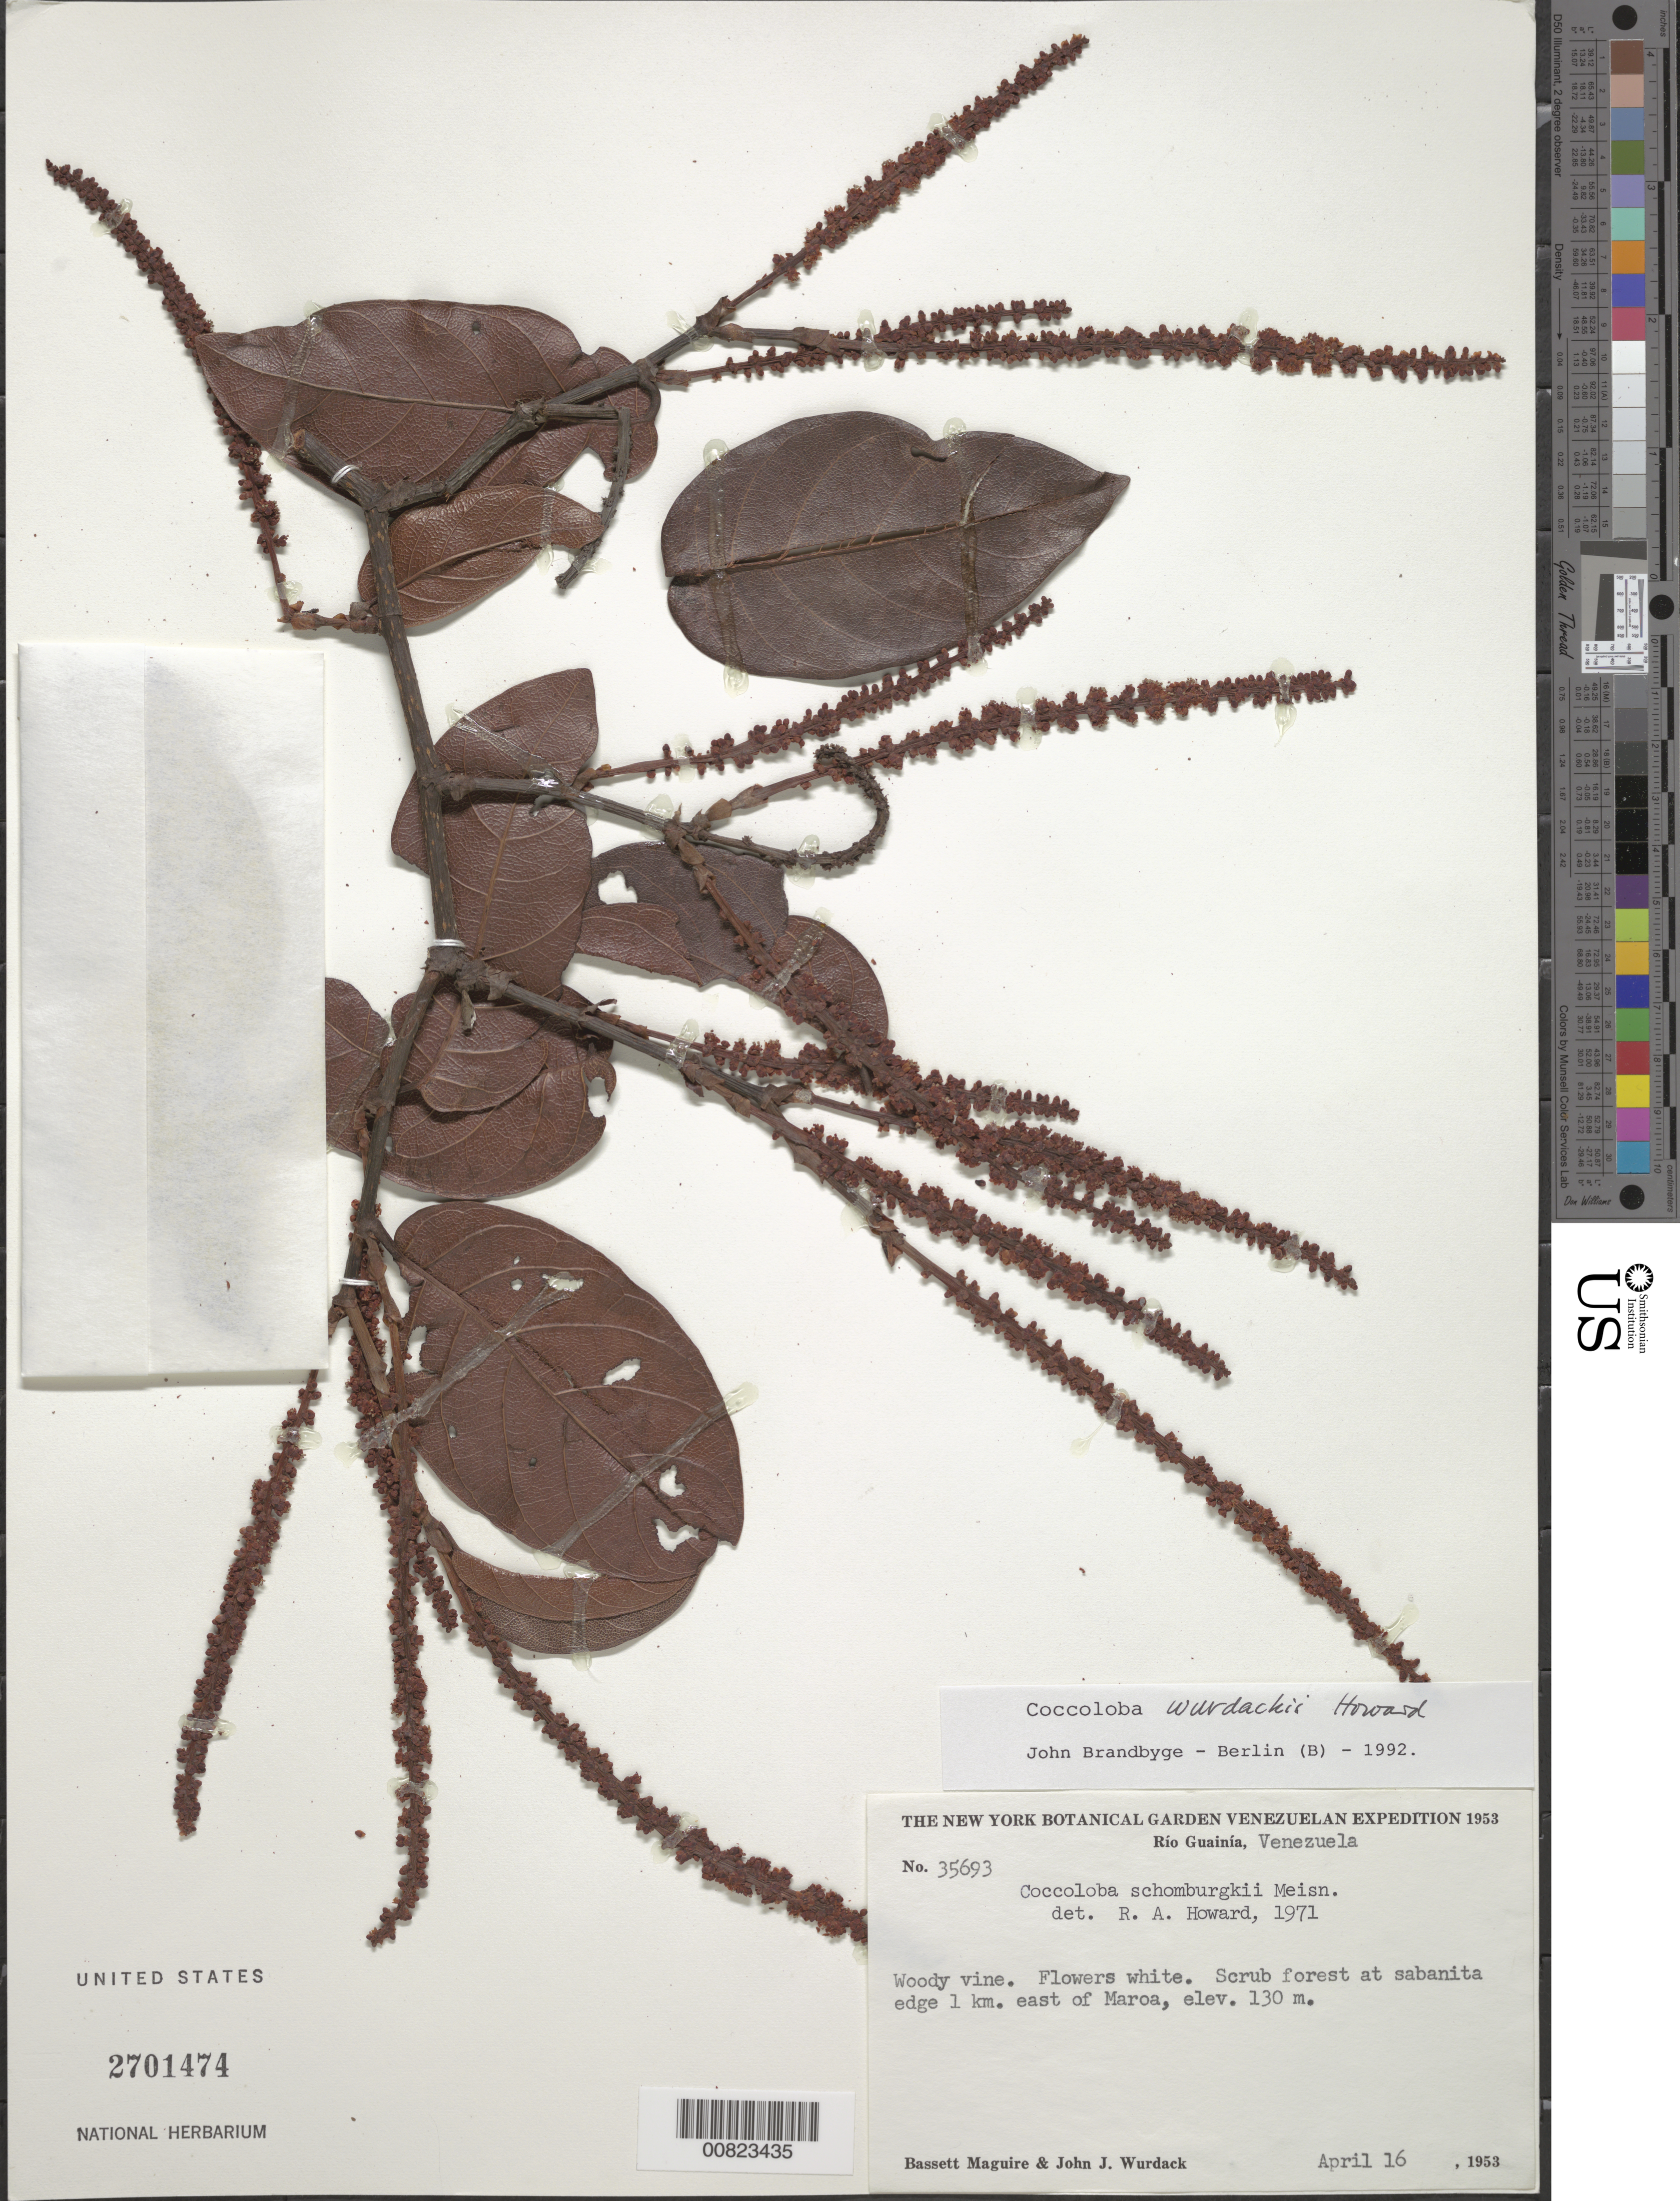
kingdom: Plantae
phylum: Tracheophyta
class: Magnoliopsida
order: Caryophyllales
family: Polygonaceae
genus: Coccoloba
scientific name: Coccoloba wurdackii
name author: R.A. Howard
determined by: Brandbyge, J.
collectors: B. Maguire & J. J. Wurdack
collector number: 35693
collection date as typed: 16-Apr-53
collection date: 1953-04-16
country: Venezuela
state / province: Amazonas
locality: Río Guainía, 1 km E of Maroa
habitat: Scrub forest at sabanita edge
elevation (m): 130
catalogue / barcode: US 2701474